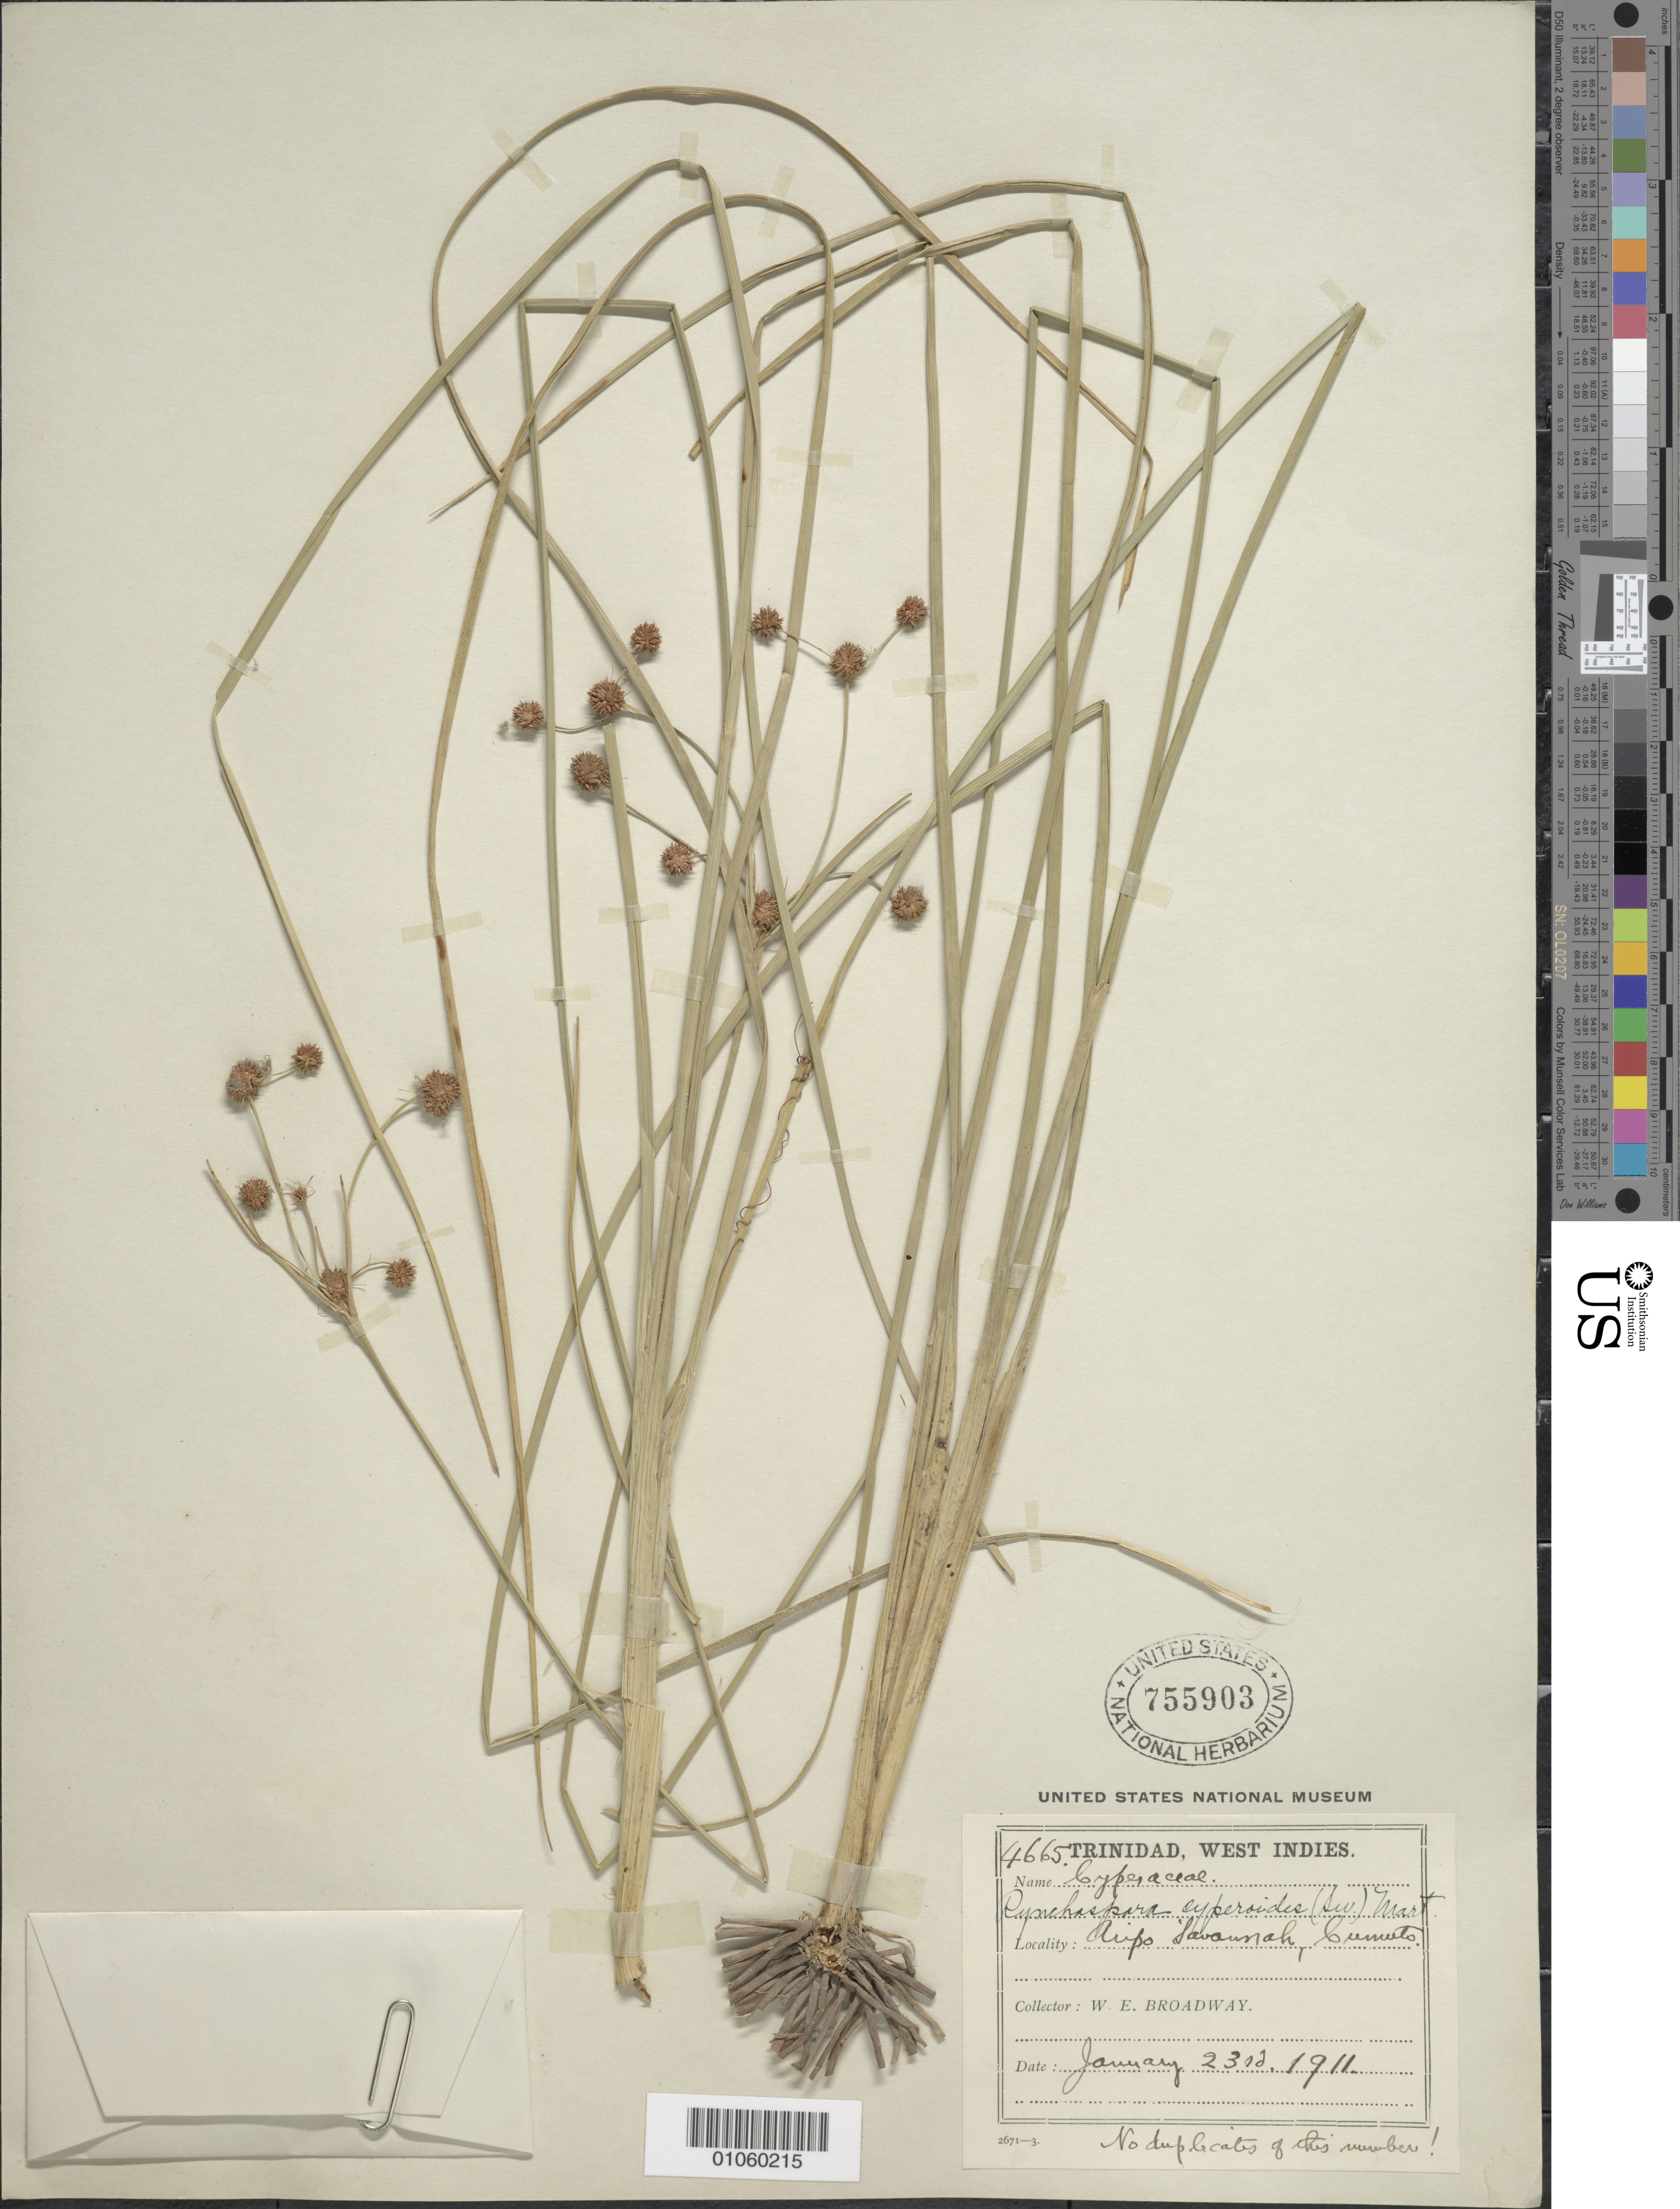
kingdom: Plantae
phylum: Tracheophyta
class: Liliopsida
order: Poales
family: Cyperaceae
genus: Rhynchospora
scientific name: Rhynchospora holoschoenoides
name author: (Rich.) Herter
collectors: W. E. Broadway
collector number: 4665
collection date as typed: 23 Jan 1911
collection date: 1911-01-23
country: Trinidad and Tobago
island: Trinidad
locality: Aripo Savannah, Cumuto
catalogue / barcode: US 755903